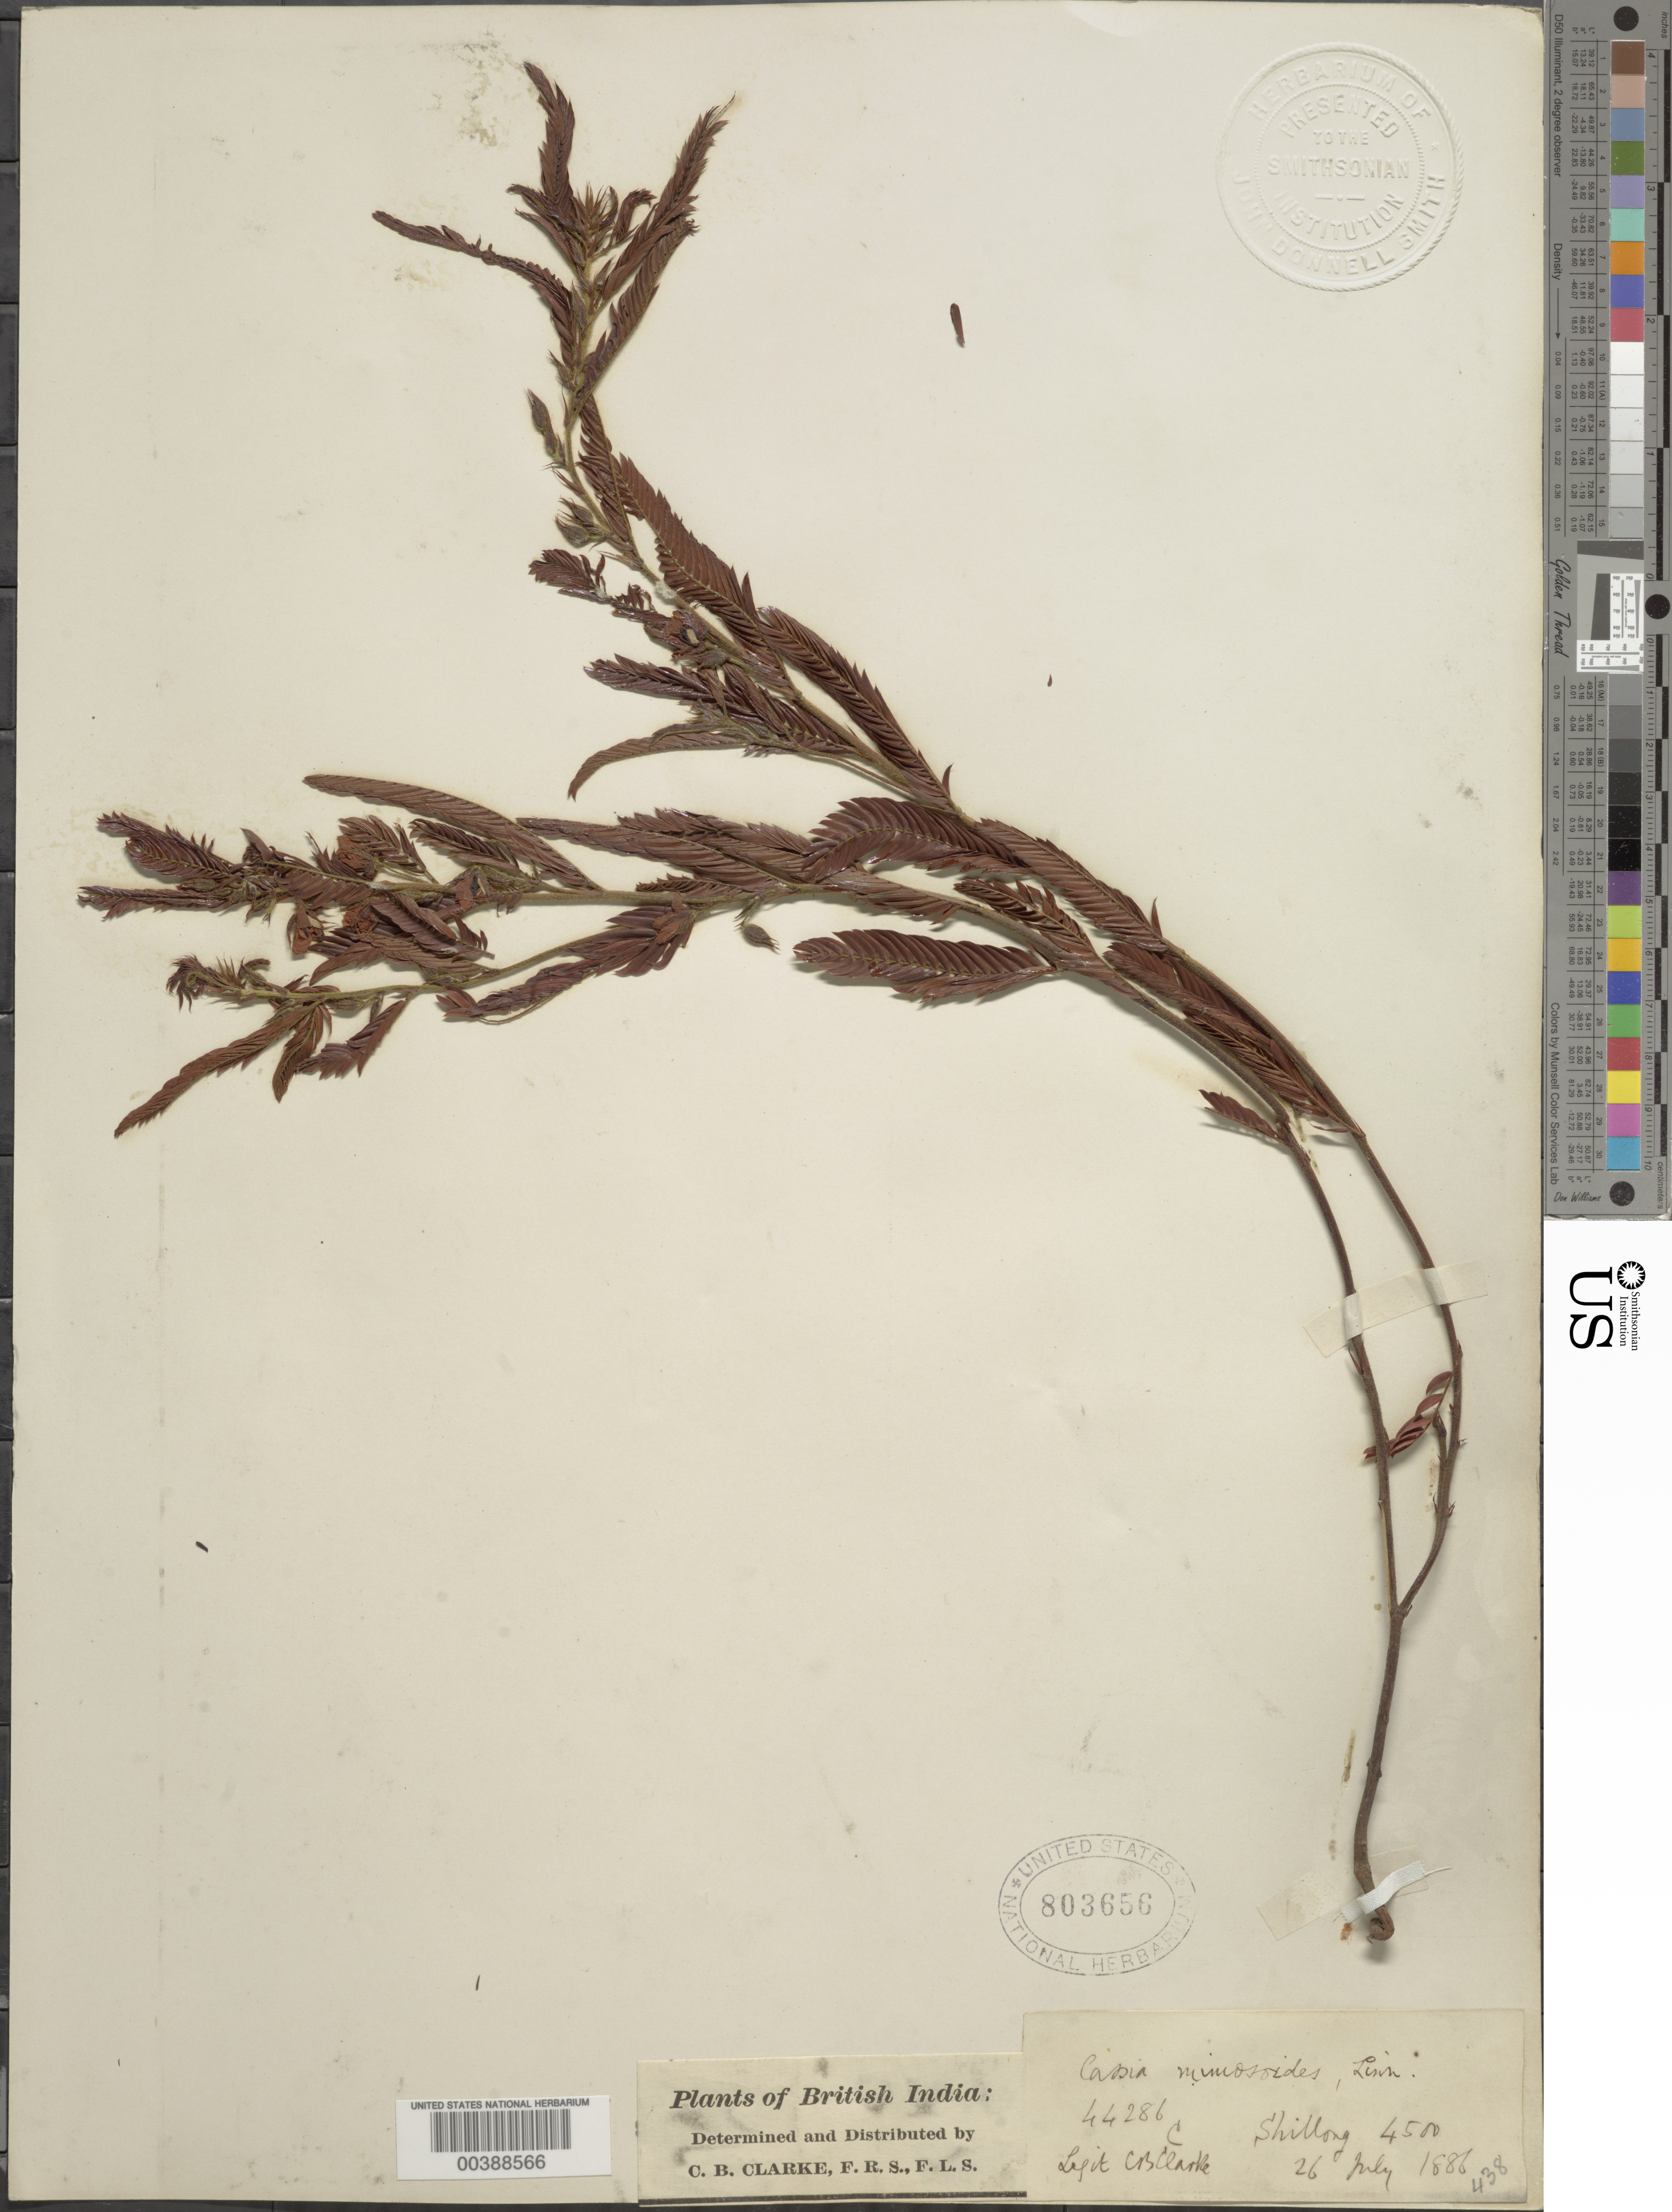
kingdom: Plantae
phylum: Tracheophyta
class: Magnoliopsida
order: Fabales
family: Fabaceae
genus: Chamaecrista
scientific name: Chamaecrista mimosoides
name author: (L.) Greene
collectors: C. B. Clarke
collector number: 4428b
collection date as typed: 26 Jul 1886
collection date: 1886-07-26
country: India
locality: Shillong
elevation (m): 1372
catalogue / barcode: US 803656